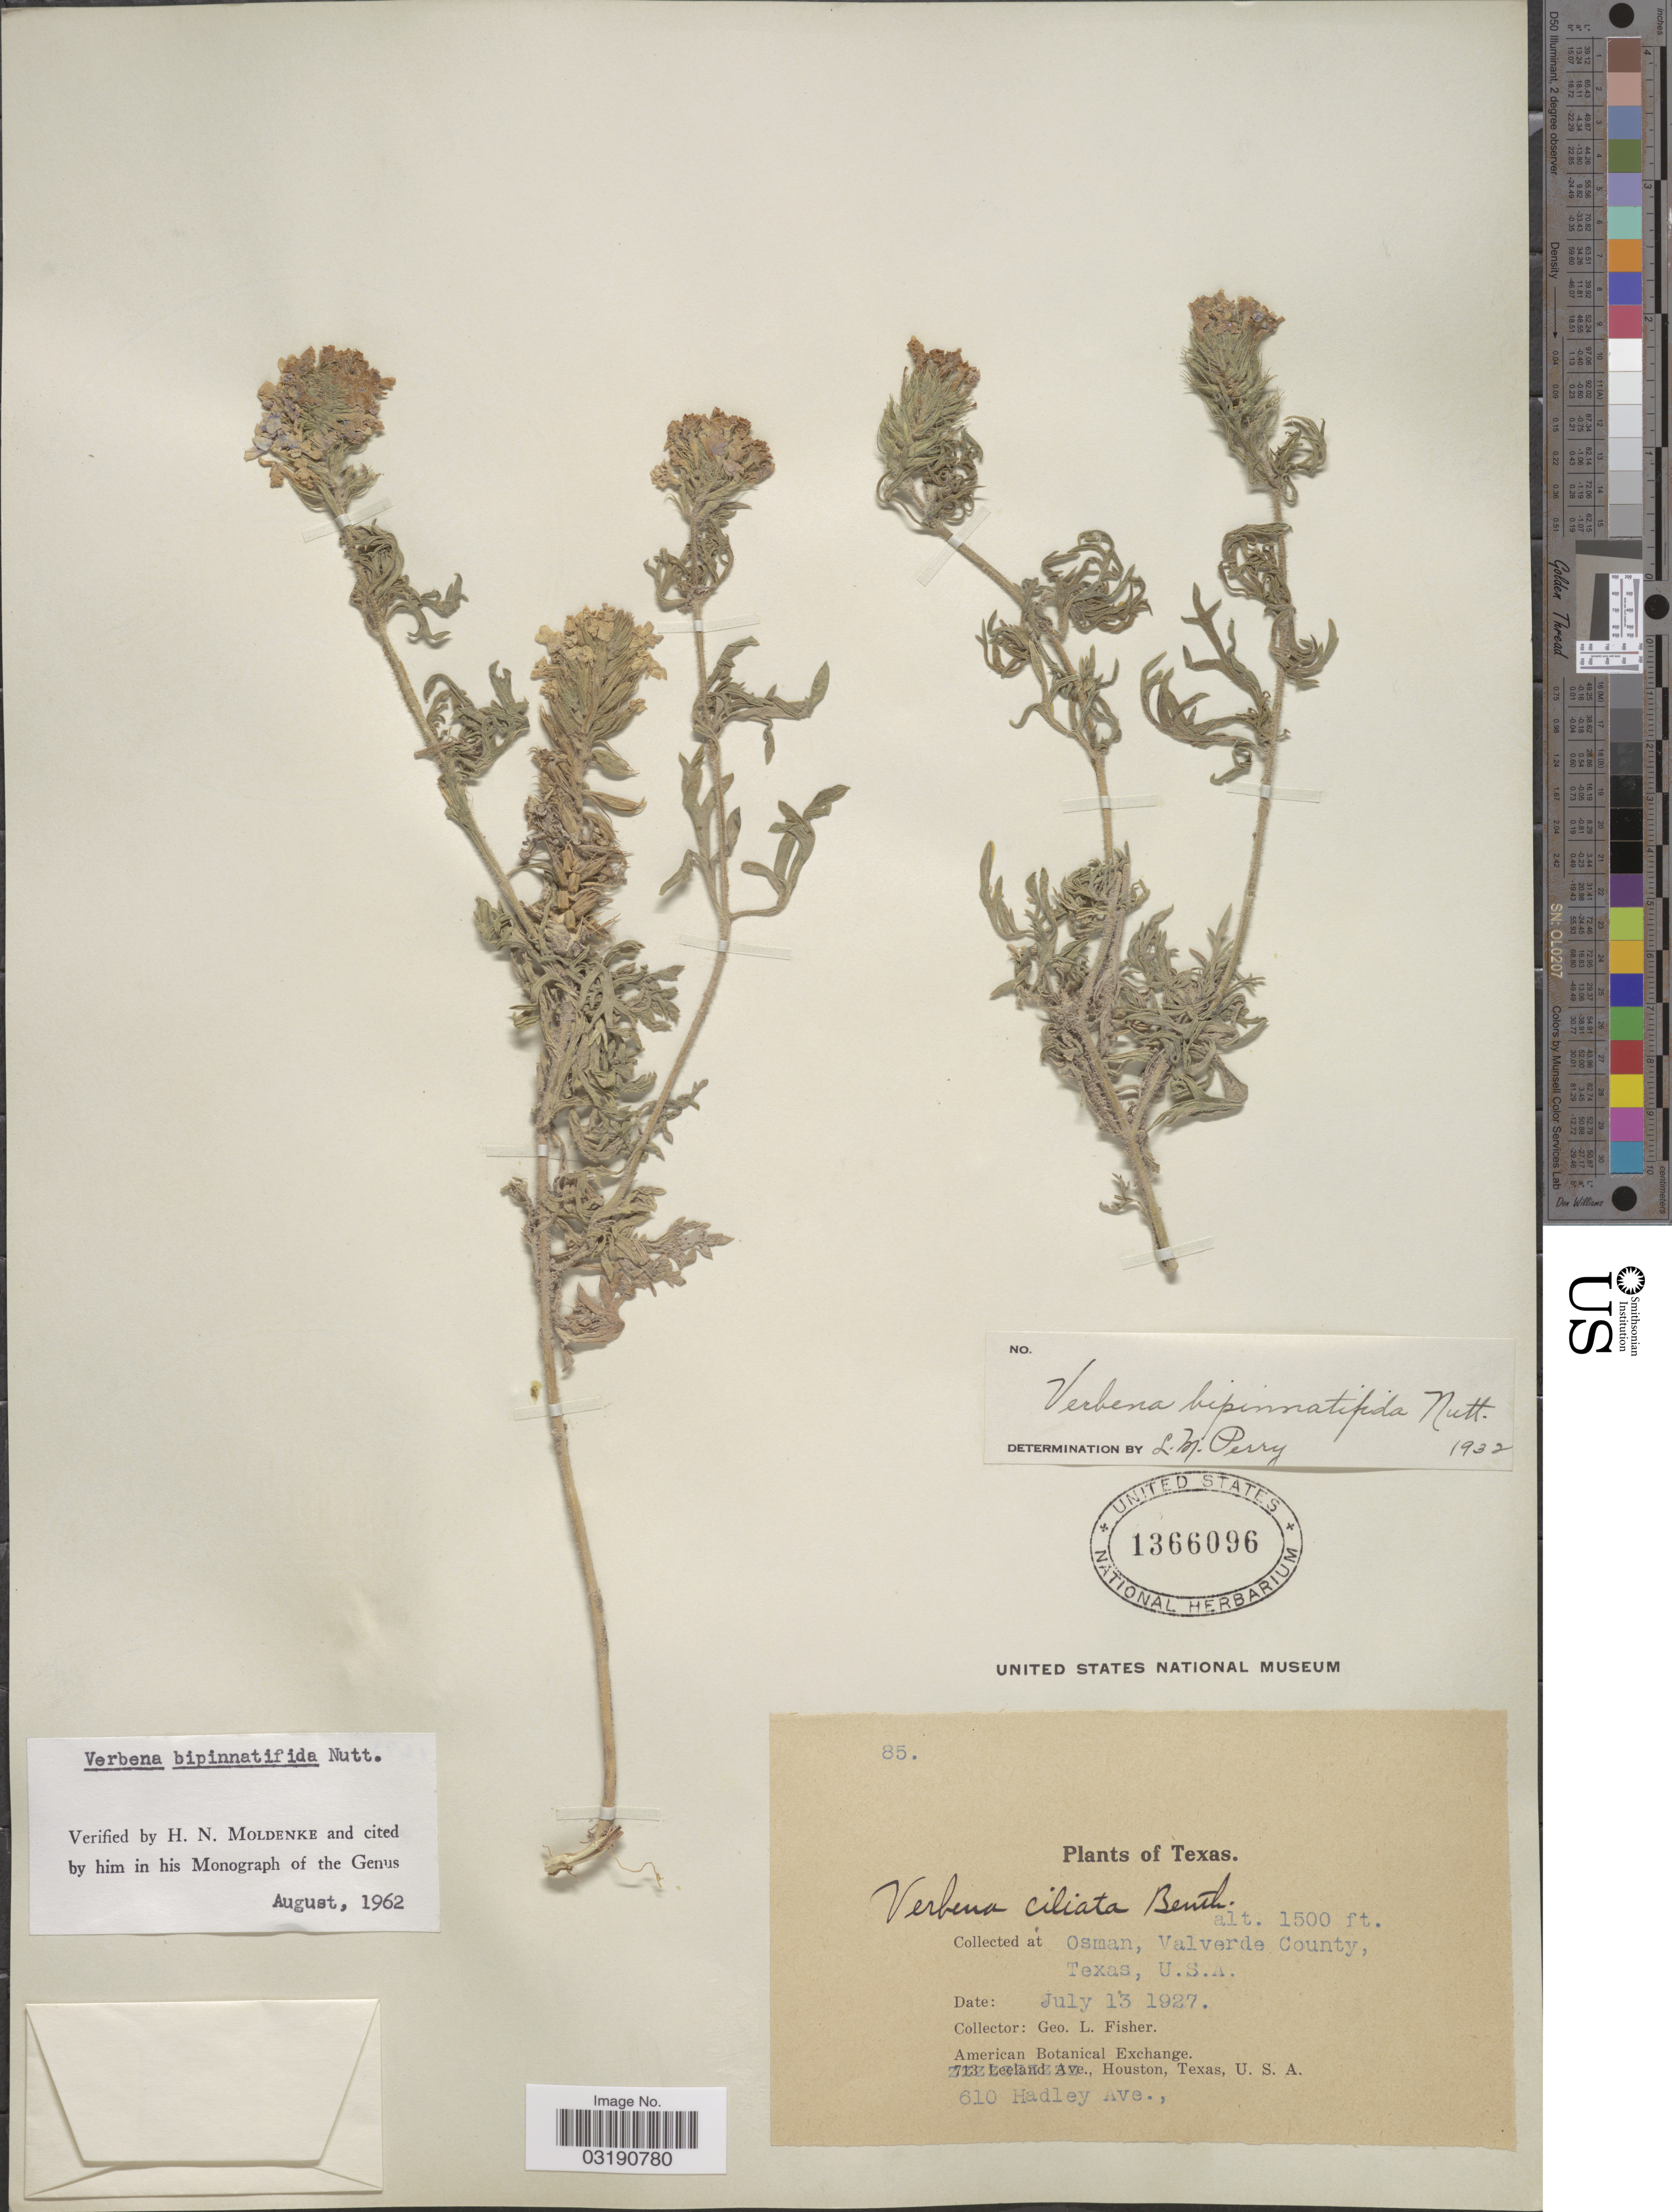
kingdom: Plantae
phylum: Tracheophyta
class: Magnoliopsida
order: Lamiales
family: Verbenaceae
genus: Verbena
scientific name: Verbena bipinnatifida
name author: (Schauer) Nutt.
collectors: G. L. Fisher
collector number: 85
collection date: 1927-07-13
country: United States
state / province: Texas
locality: Osman, Valverde County.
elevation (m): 457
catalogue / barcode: US 1366096